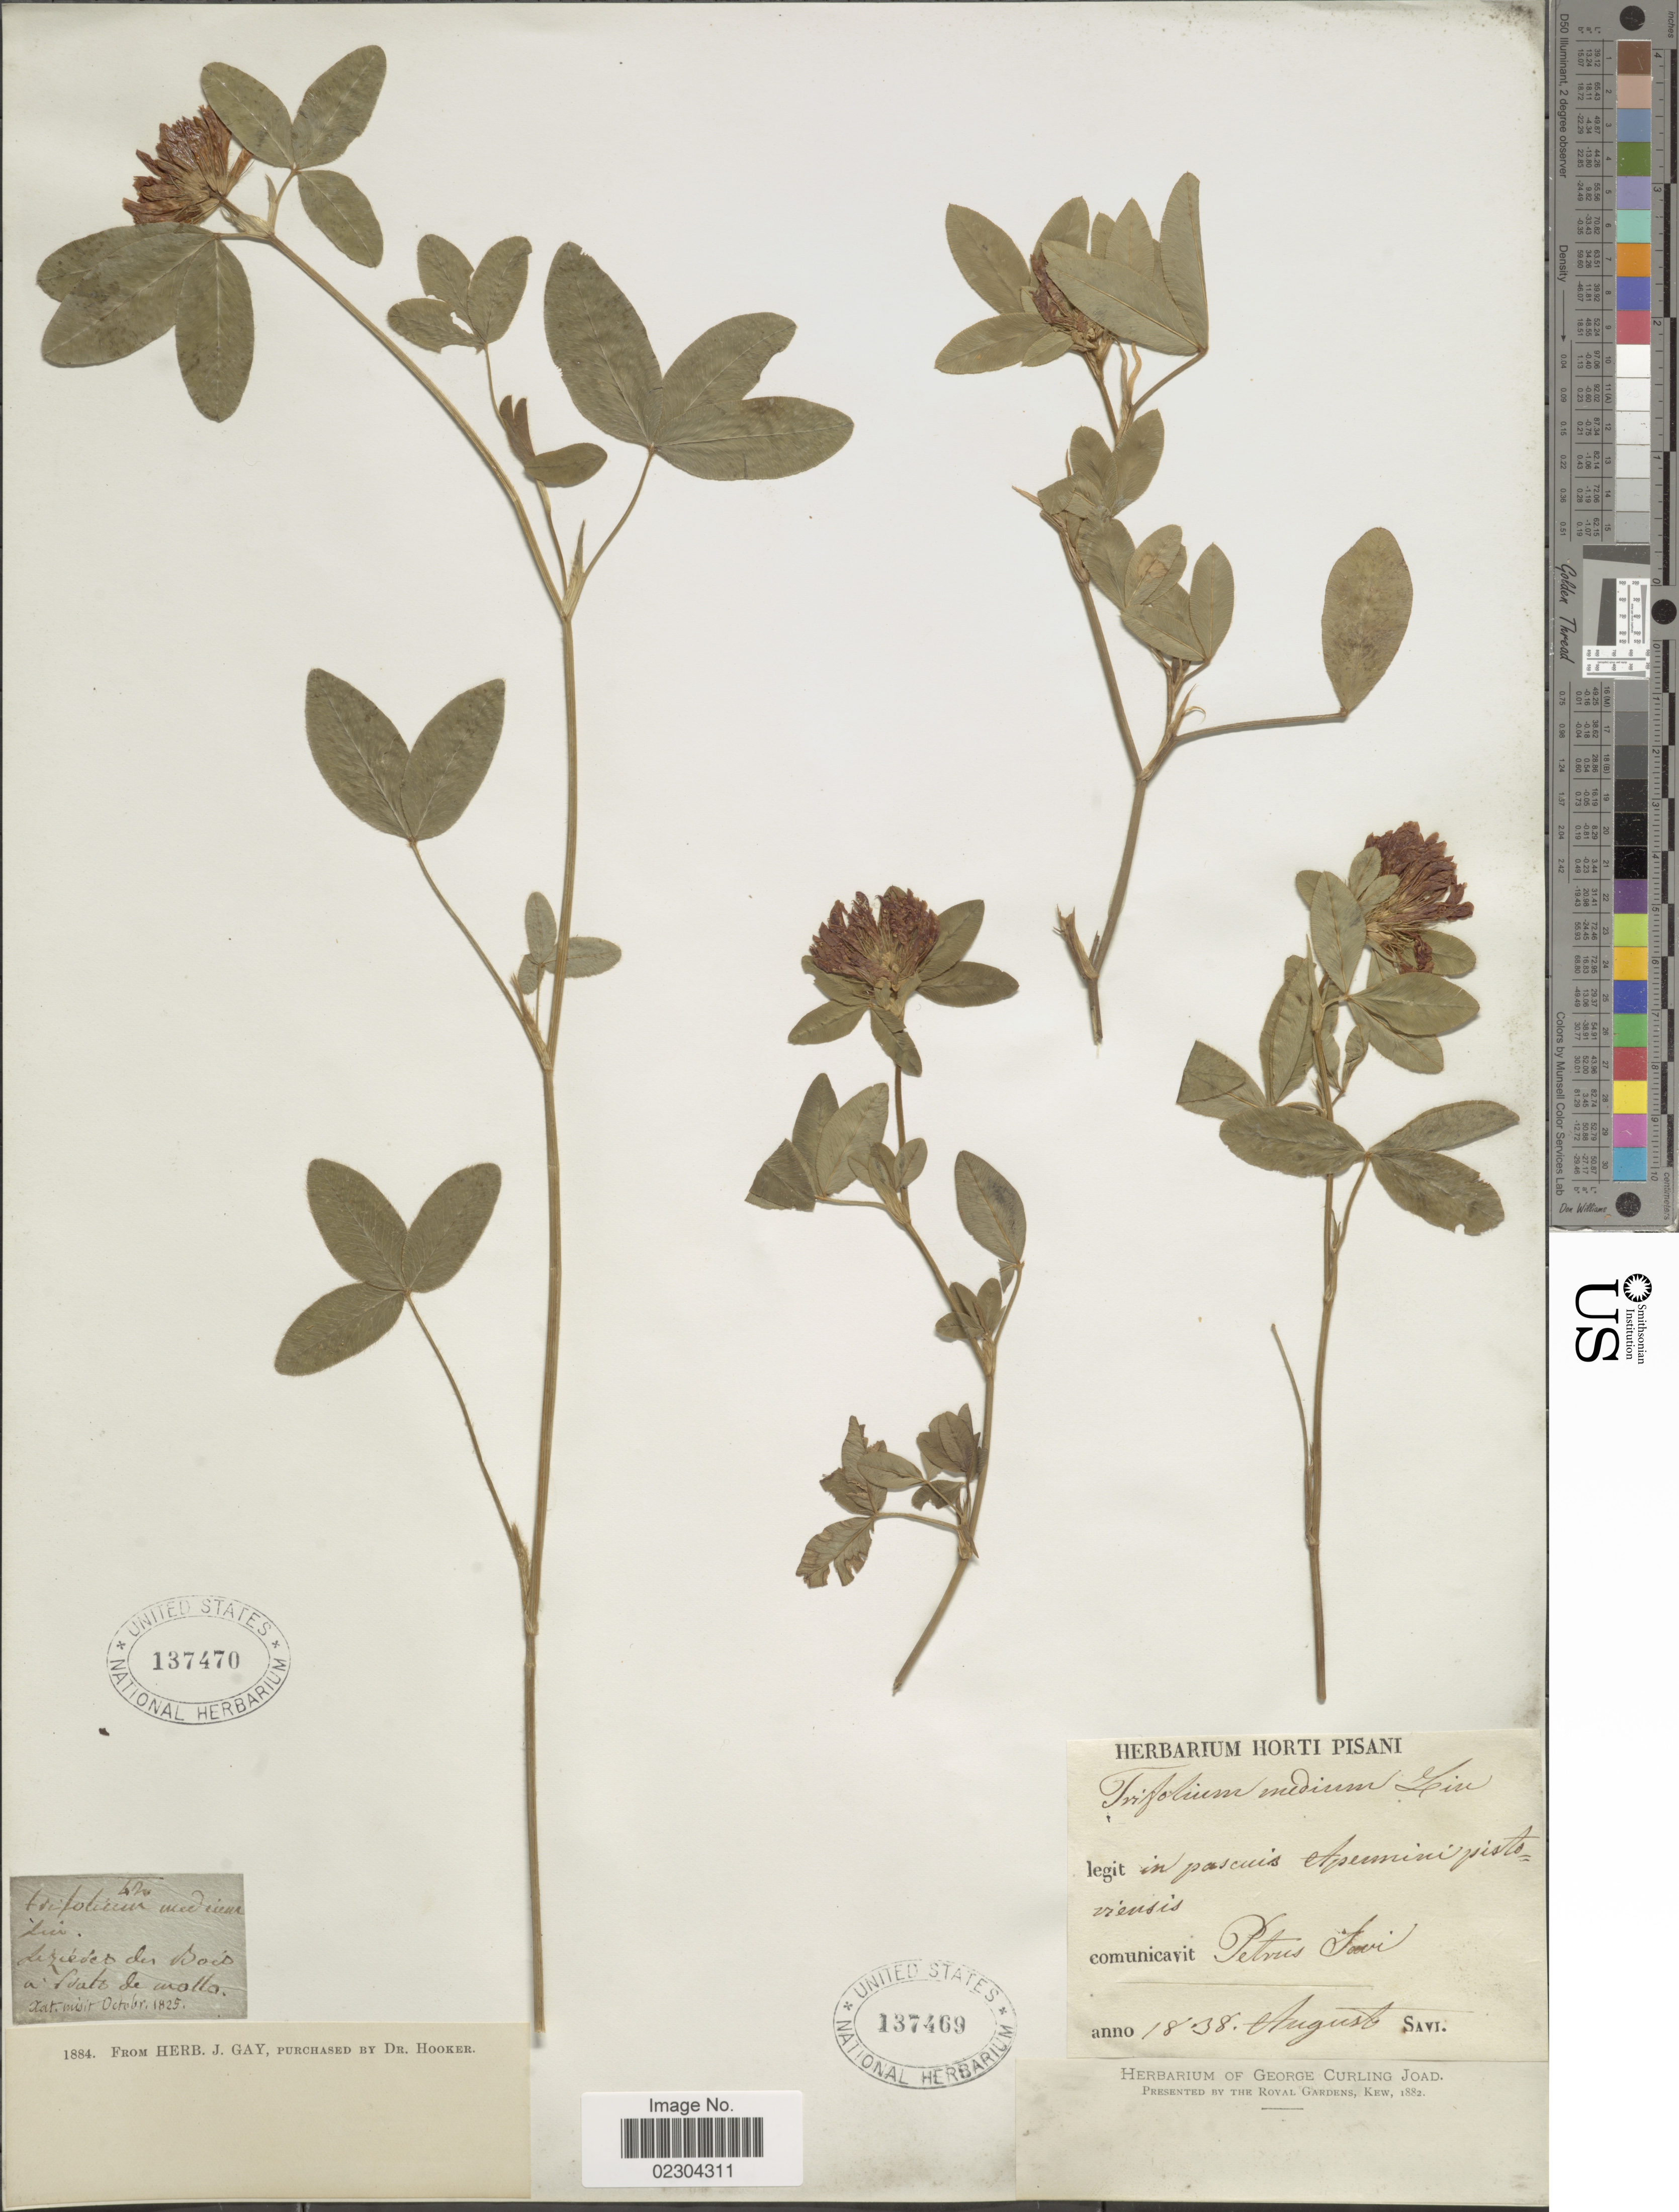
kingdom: Plantae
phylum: Tracheophyta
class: Magnoliopsida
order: Fabales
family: Fabaceae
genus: Trifolium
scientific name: Trifolium medium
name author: L.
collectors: G. Savi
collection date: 1838-08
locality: In pascuis Apsumini pisto viensis [interpreted]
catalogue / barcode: US 137469